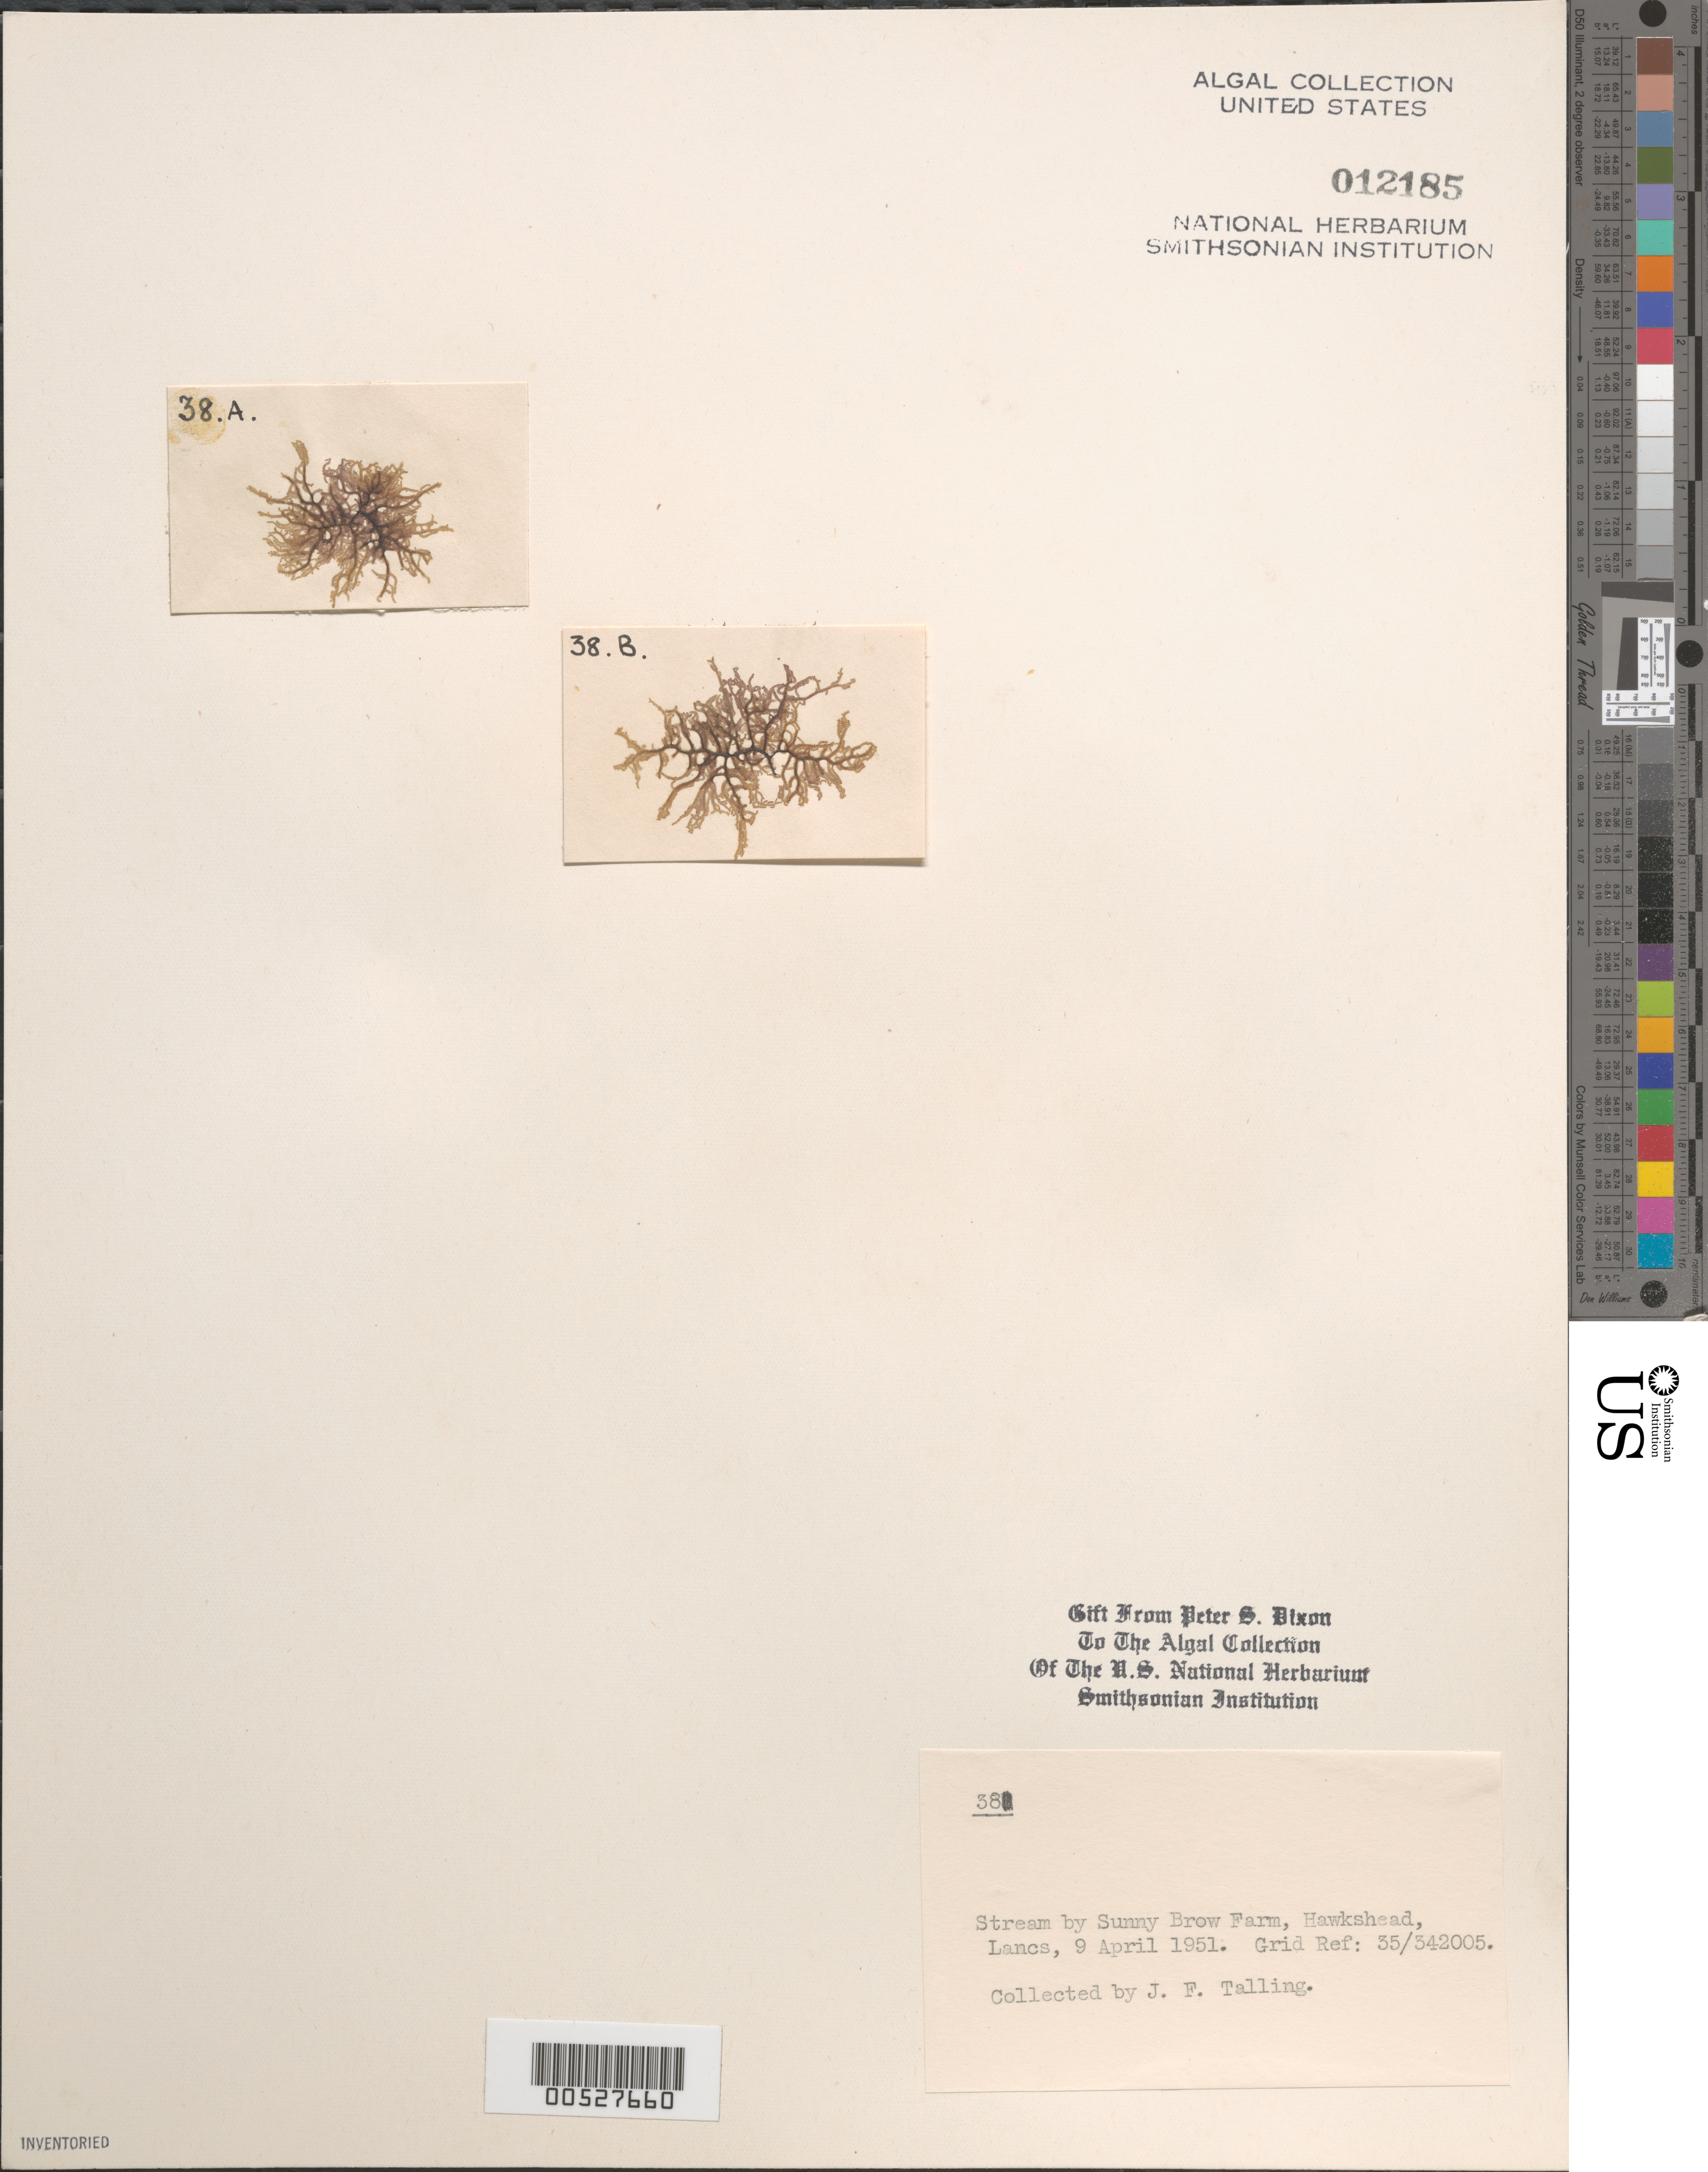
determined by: Dixon, P. S.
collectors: J. Talling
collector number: PSD 38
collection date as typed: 09 Apr 1951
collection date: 1951-04-09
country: United Kingdom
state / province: England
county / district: Lancashire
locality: Sunny Brow Farm, Hawkshead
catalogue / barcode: US 12185